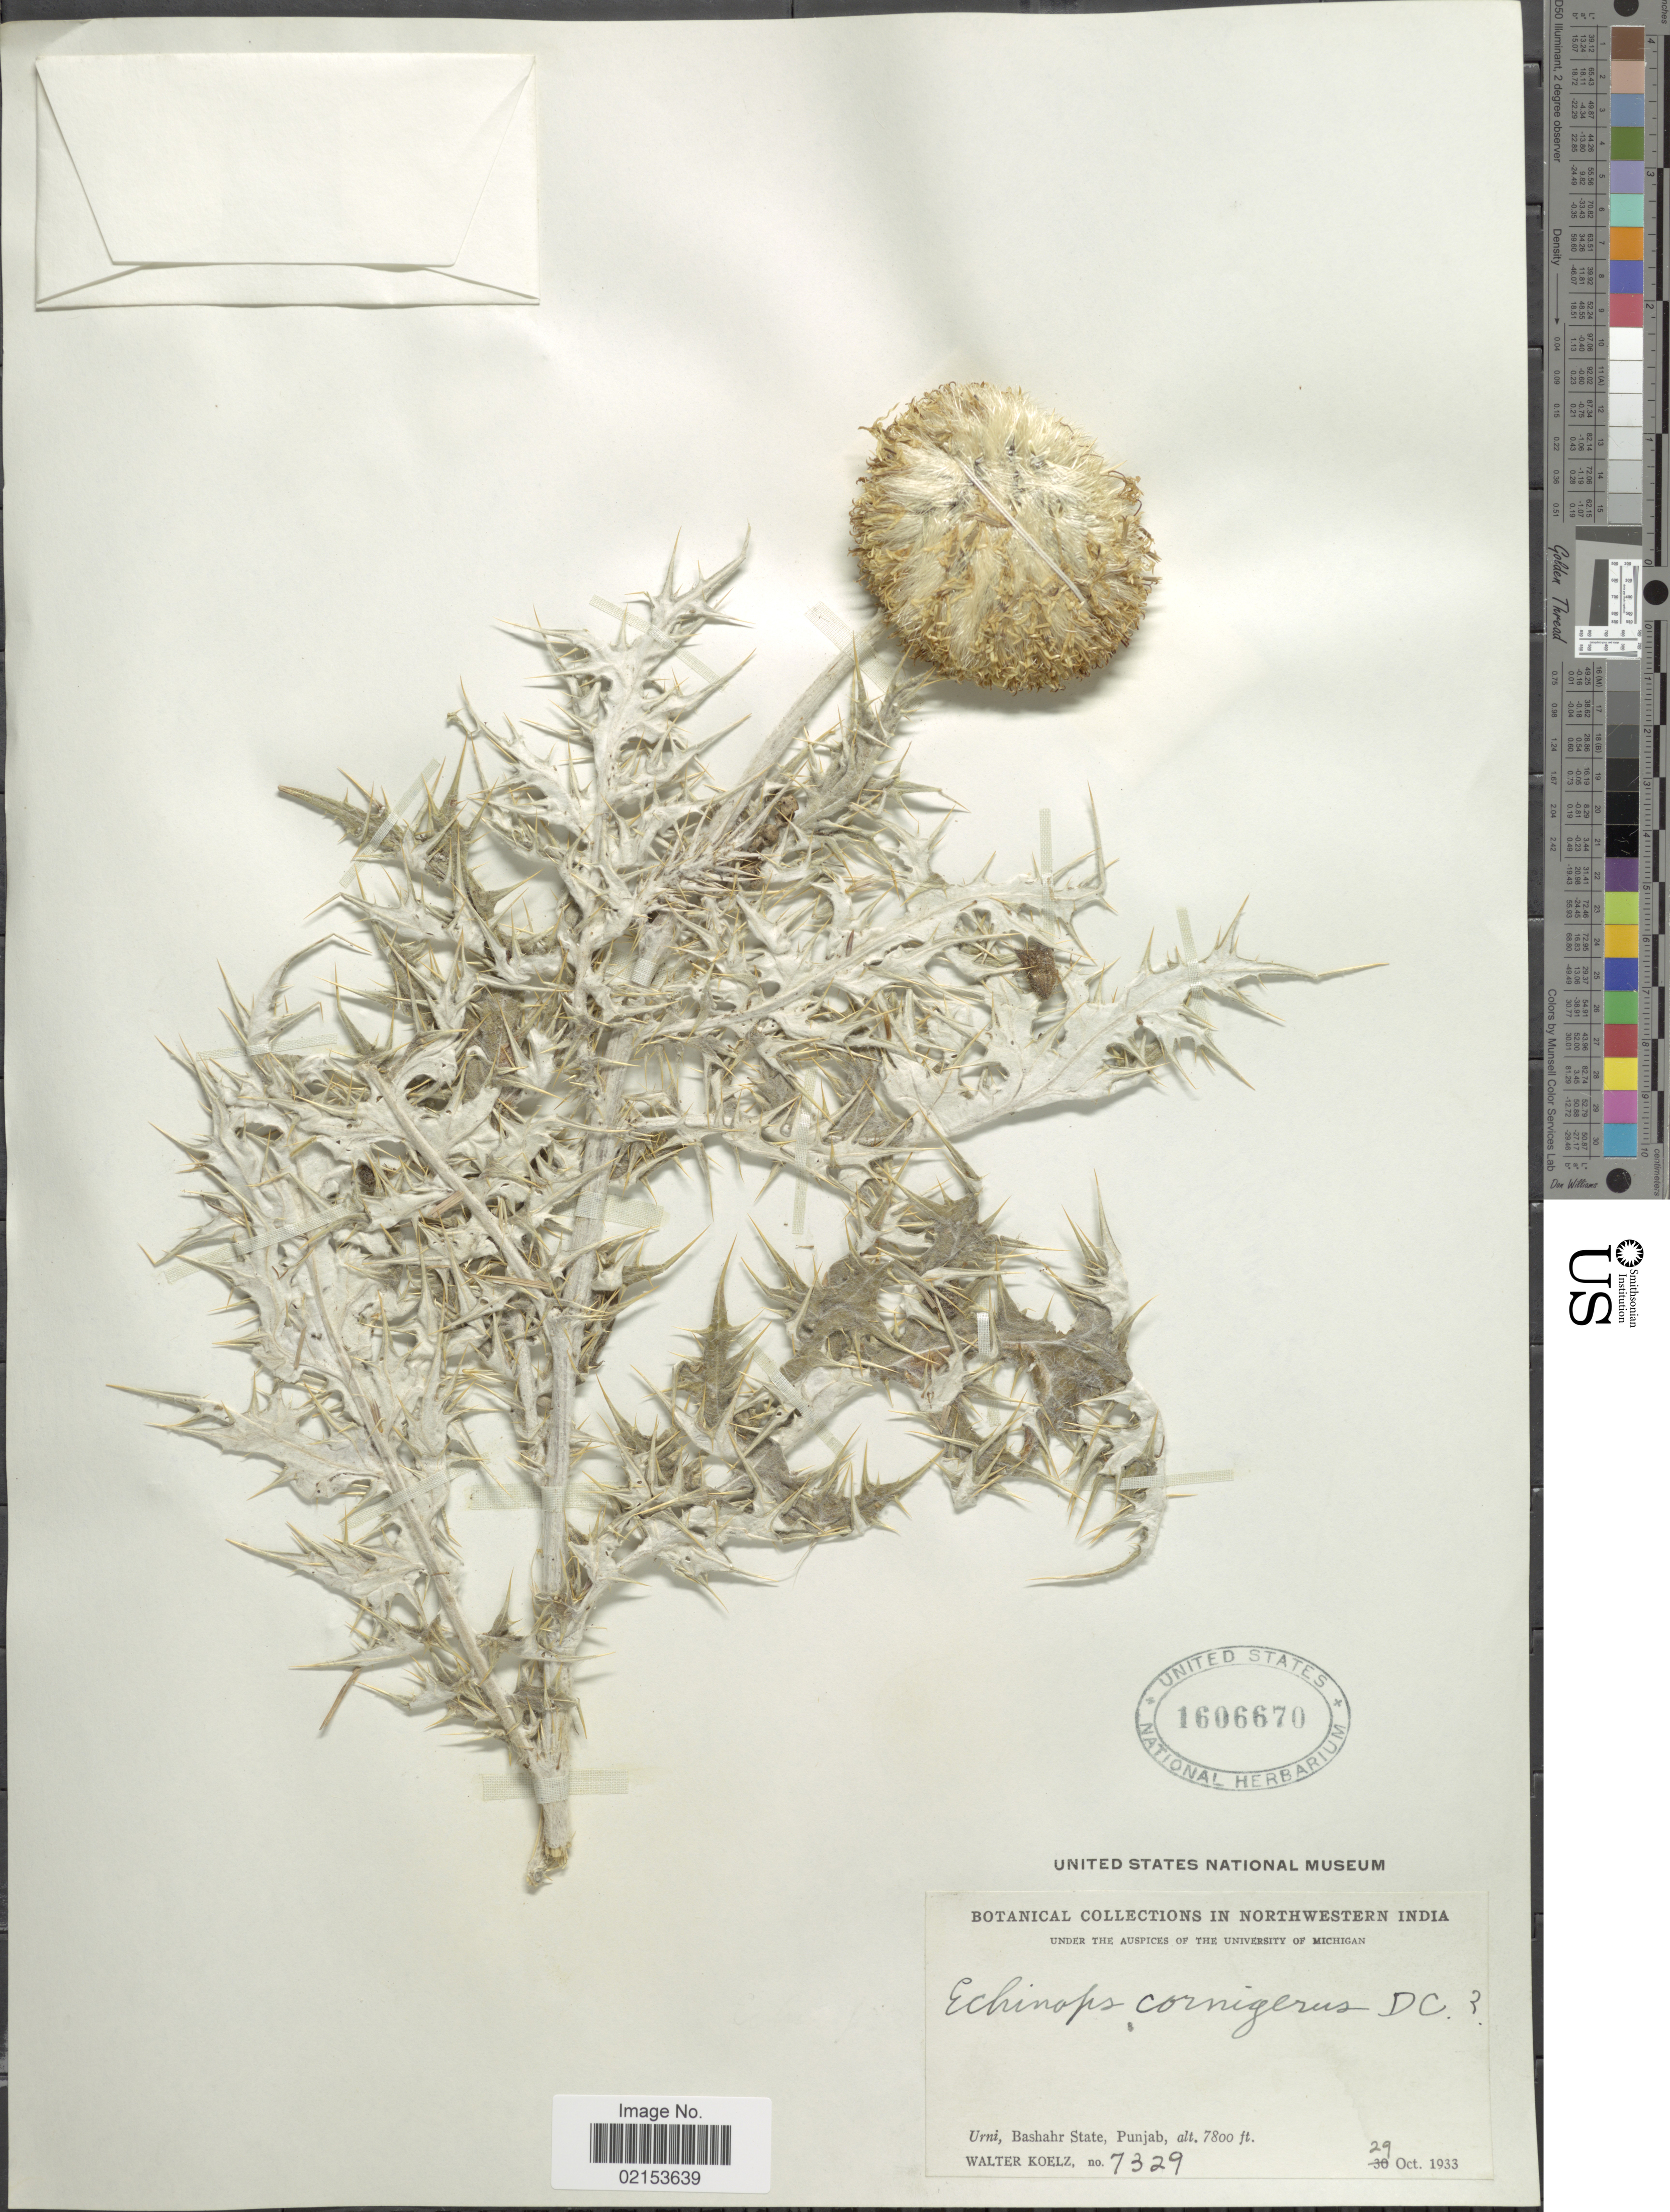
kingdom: Plantae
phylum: Tracheophyta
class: Magnoliopsida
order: Asterales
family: Asteraceae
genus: Echinops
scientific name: Echinops cornigerus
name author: DC.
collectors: W. N. Koelz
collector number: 7329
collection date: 1933-10-29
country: India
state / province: Punjab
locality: Northwestern India. Urni, Bashahr State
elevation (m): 2377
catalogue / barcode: US 1606670